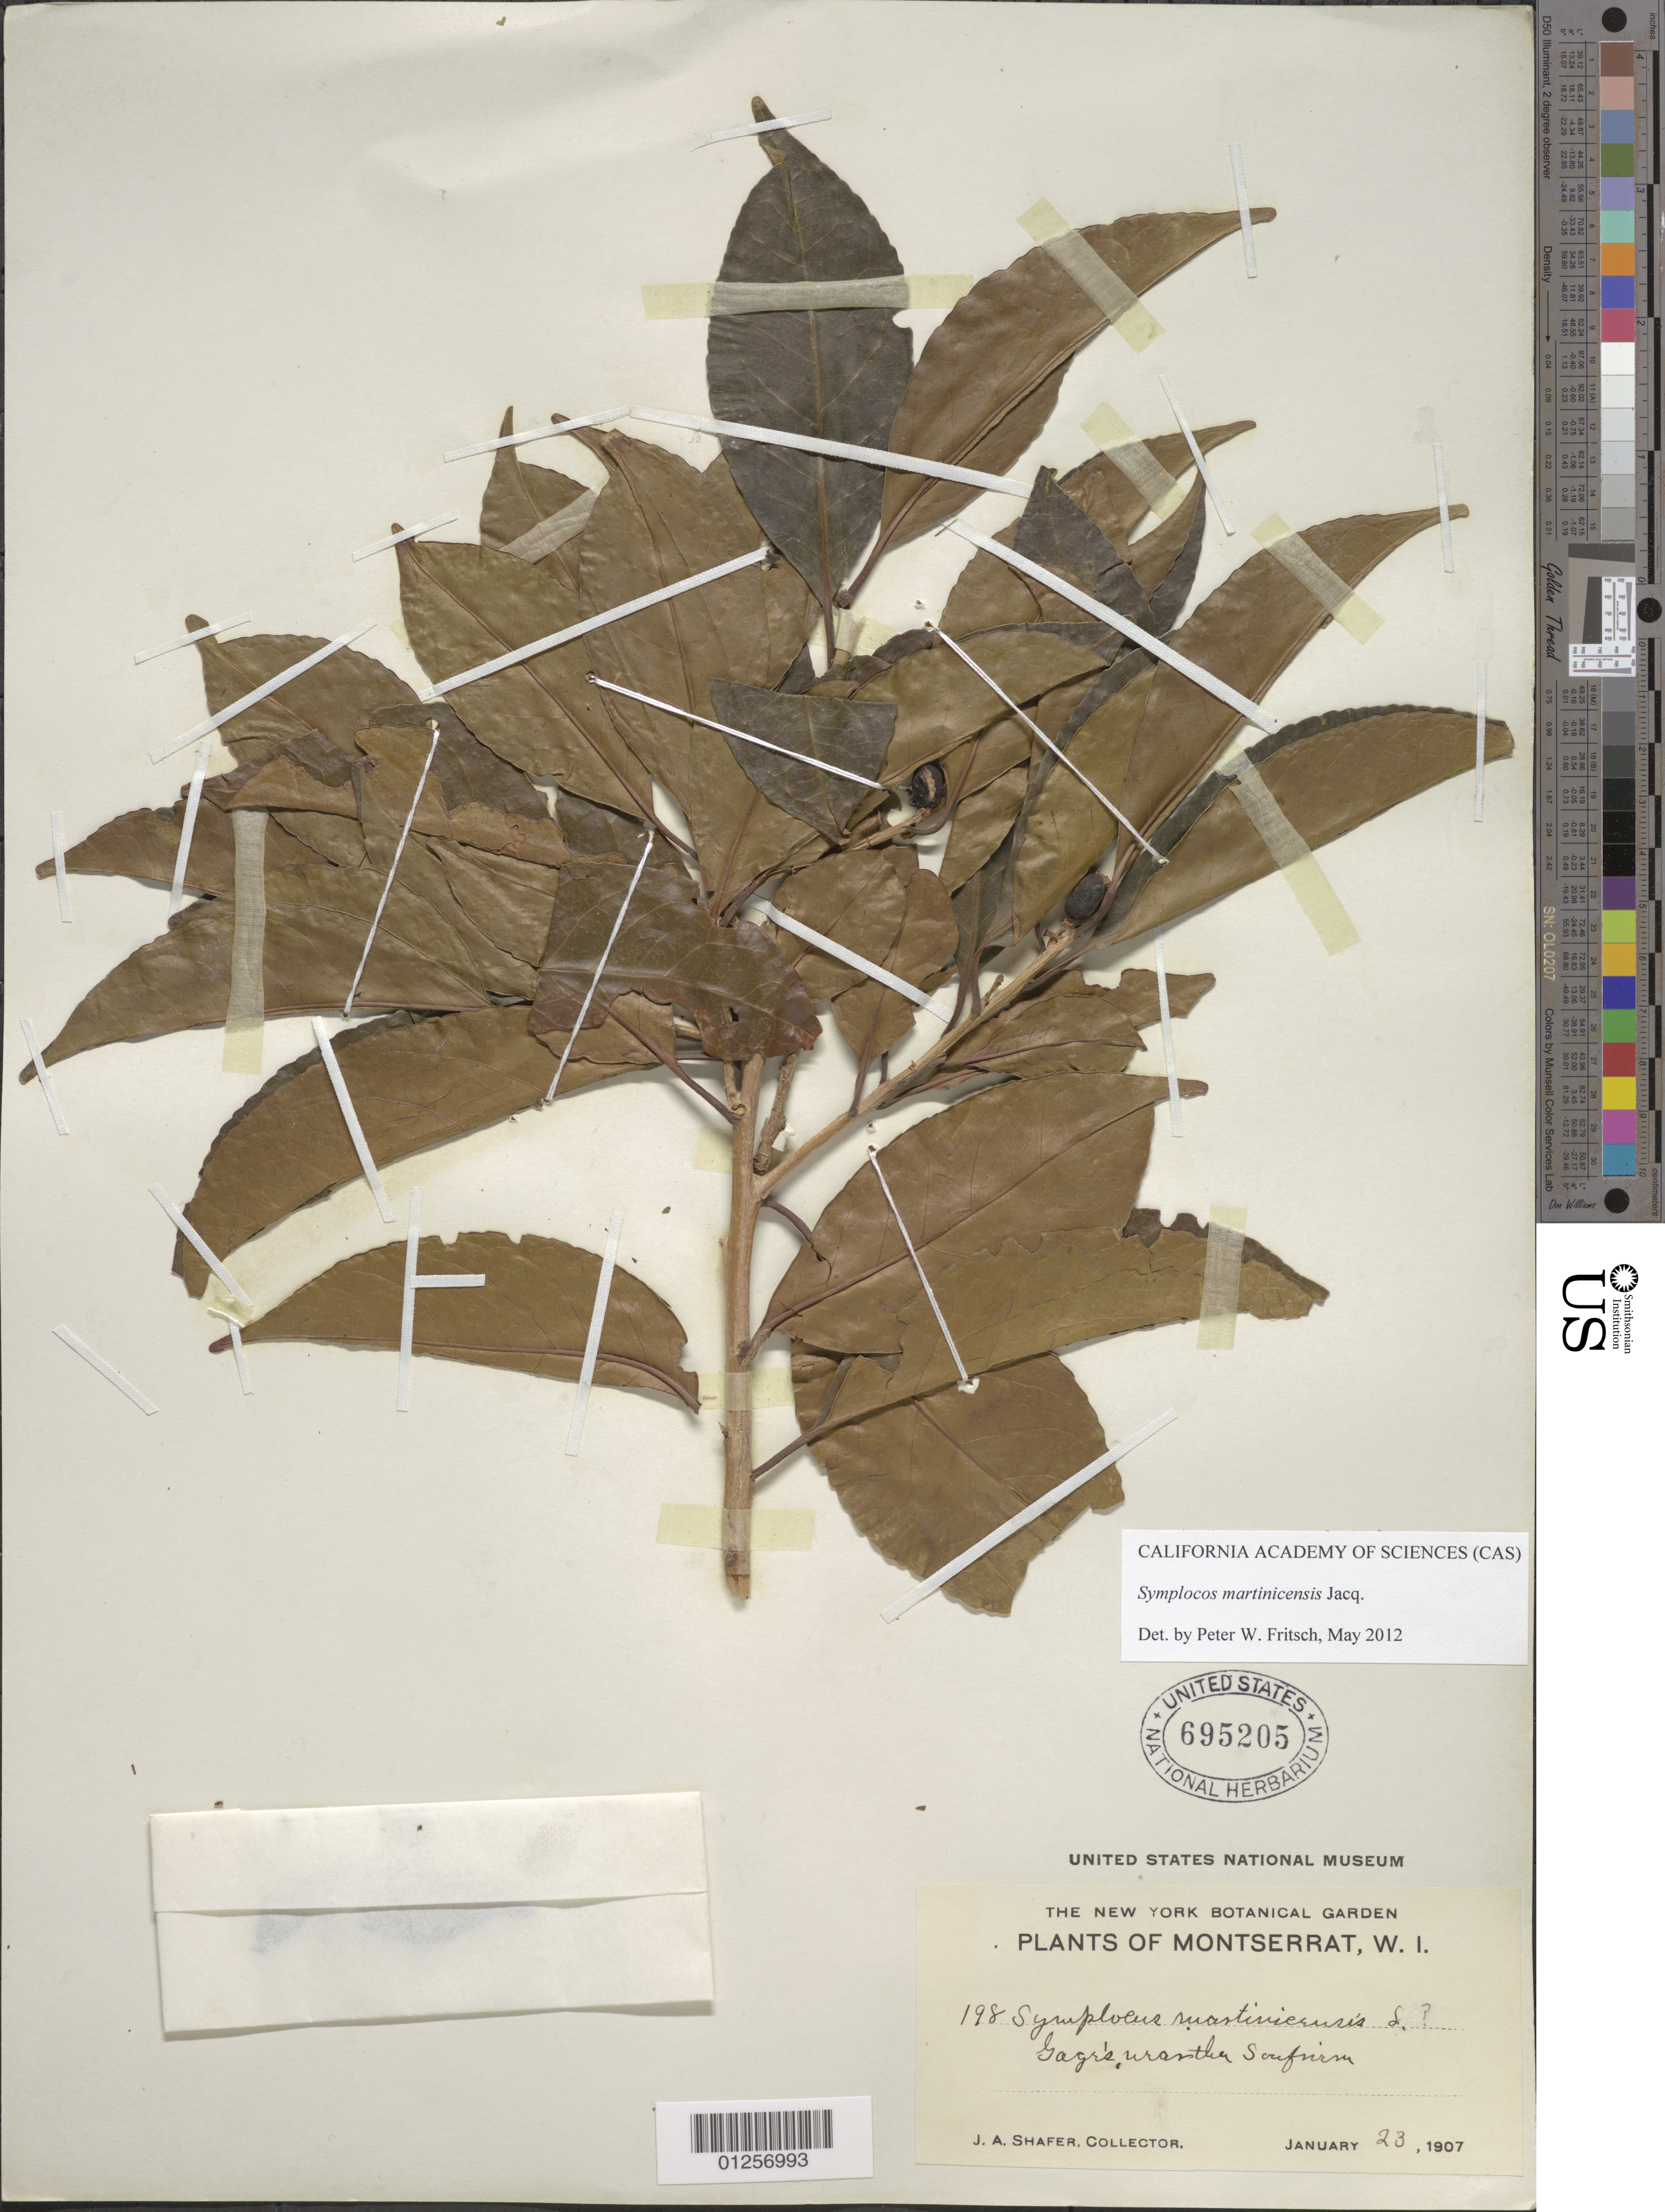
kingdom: Plantae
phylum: Tracheophyta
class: Magnoliopsida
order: Ericales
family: Symplocaceae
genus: Symplocos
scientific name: Symplocos martinicensis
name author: Jacq.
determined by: Fritsch, Peter W.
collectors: J. A. Shafer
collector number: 198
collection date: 1907-01-23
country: Montserrat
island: Montserrat I.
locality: Gaye's [?illegible] Soufriere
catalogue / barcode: US 695205